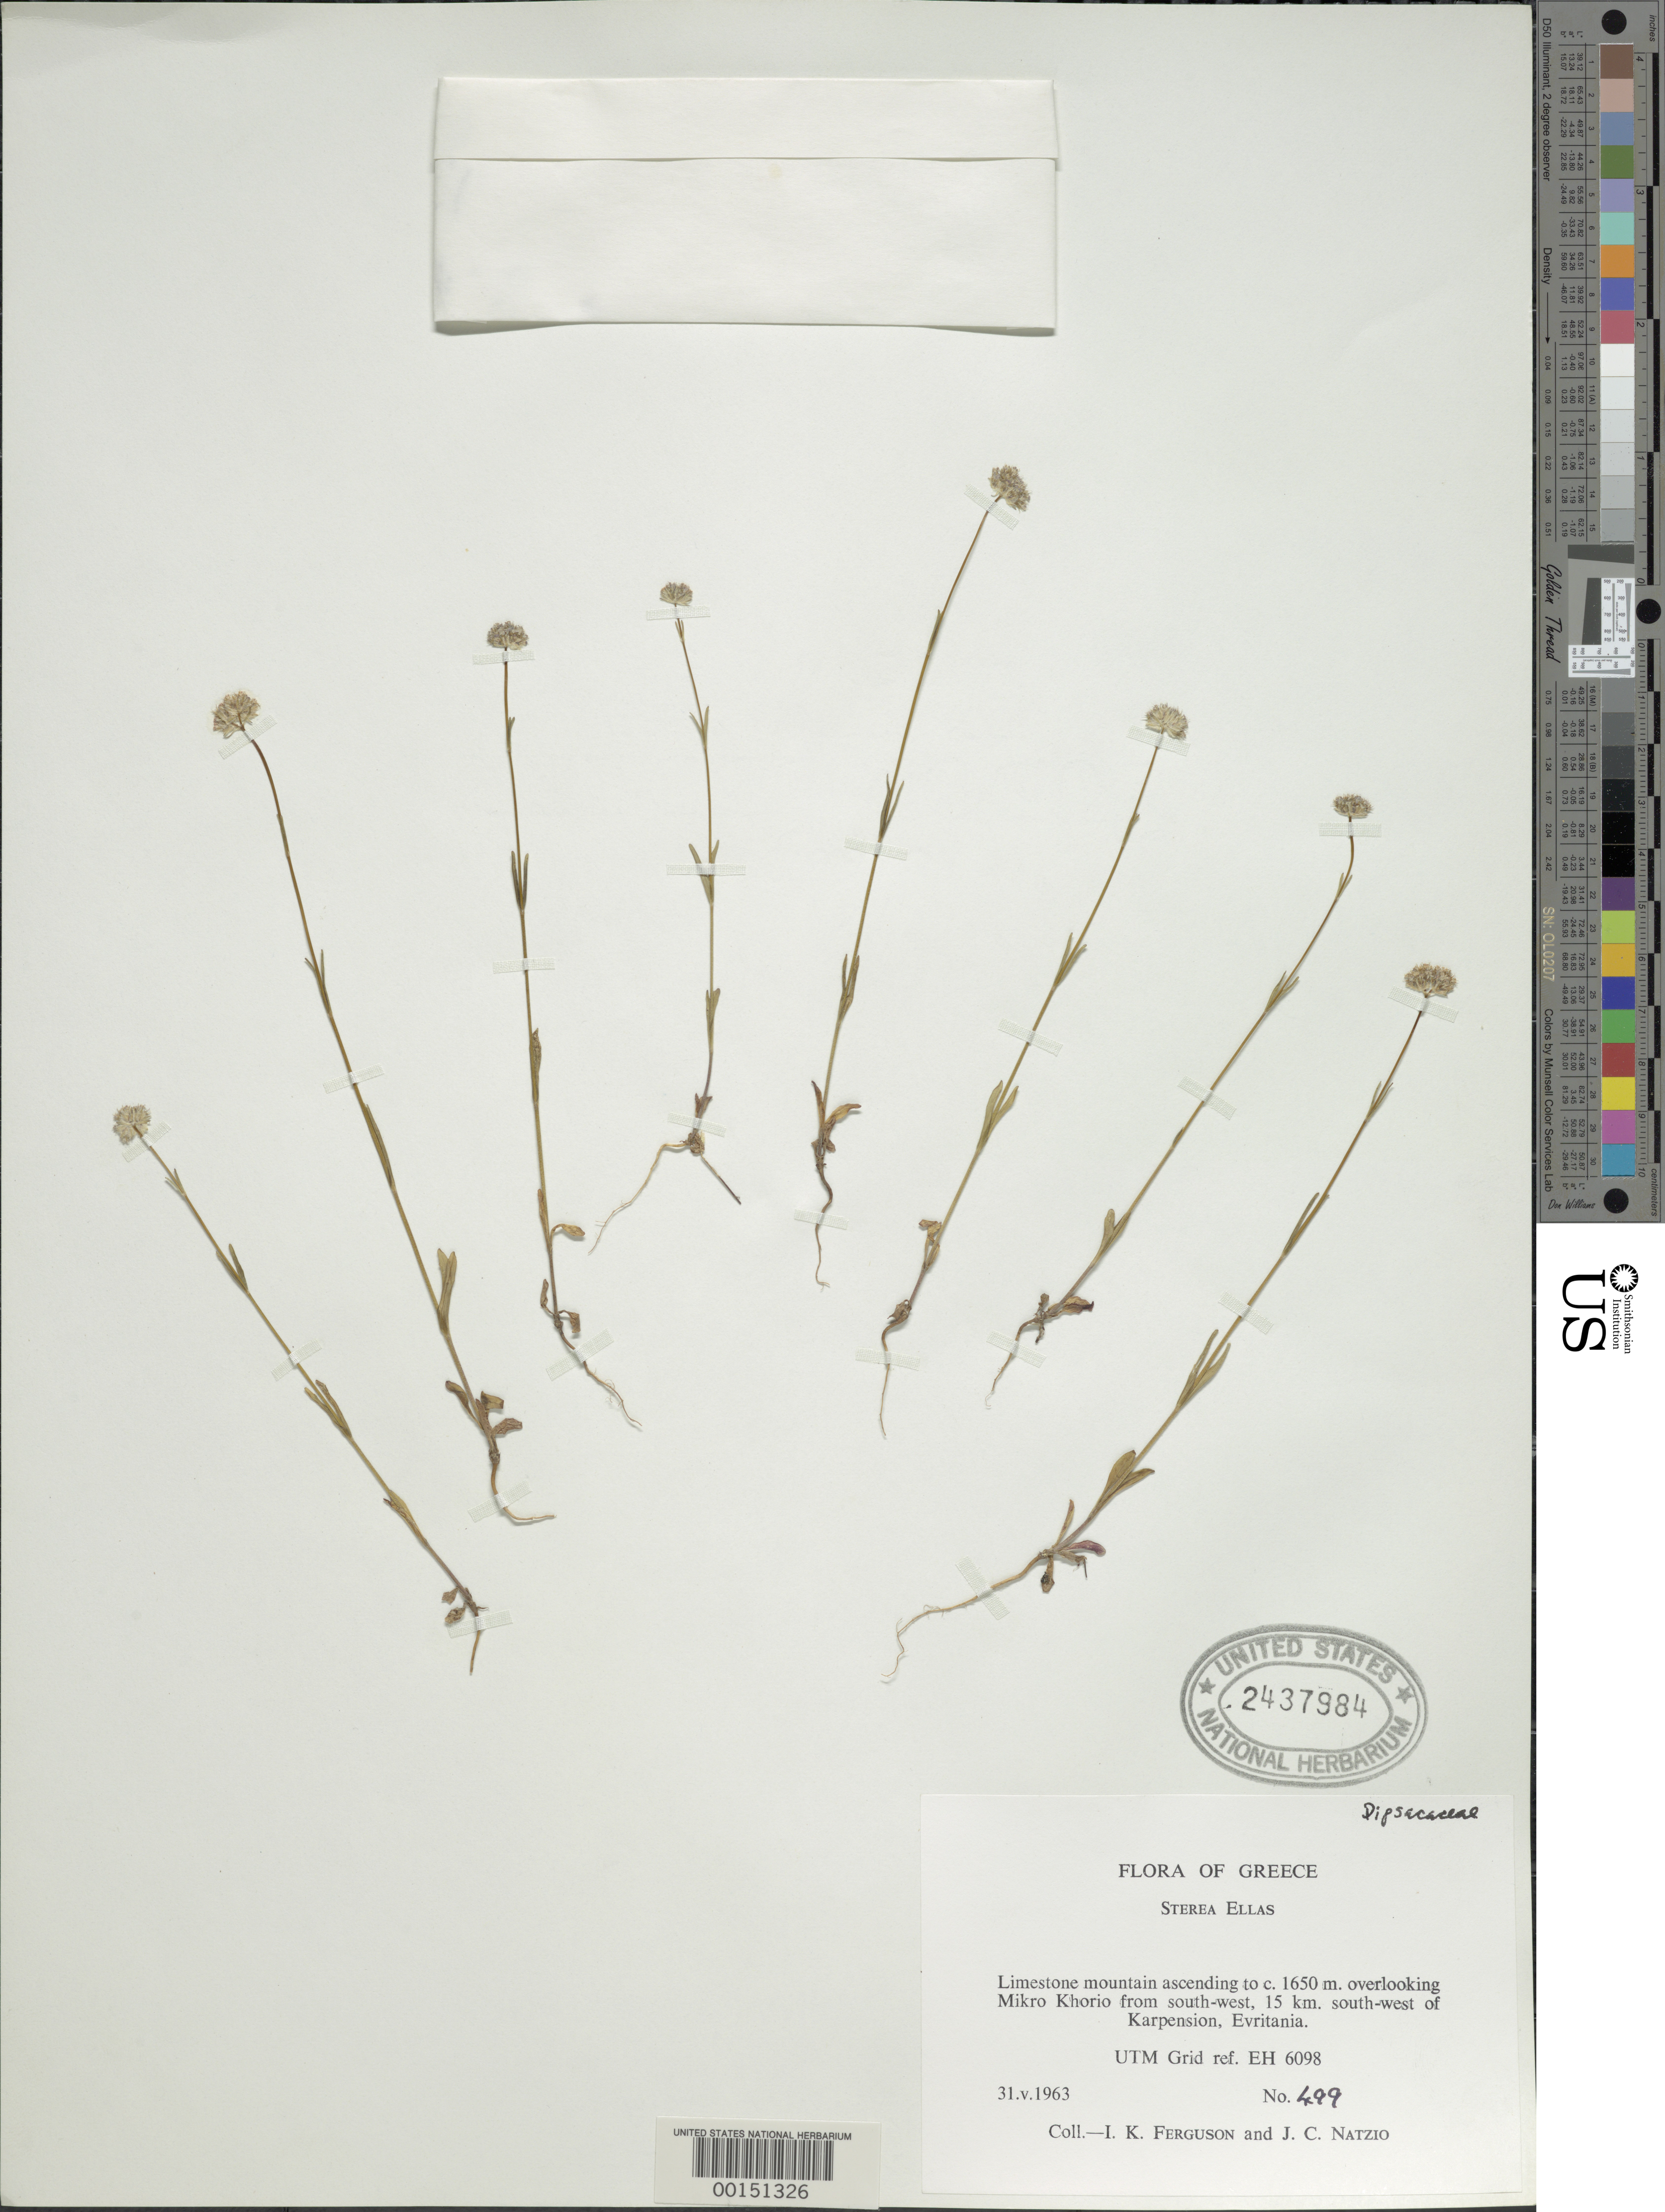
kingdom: Plantae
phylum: Tracheophyta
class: Magnoliopsida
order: Dipsacales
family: Caprifoliaceae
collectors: I. K. Ferguson & J. Natzio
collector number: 499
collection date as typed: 31 May 1963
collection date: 1963-05-31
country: Greece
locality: Mikro Khorio, SW of Karpension, Evritania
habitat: Limestone mounain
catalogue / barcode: US 2437984